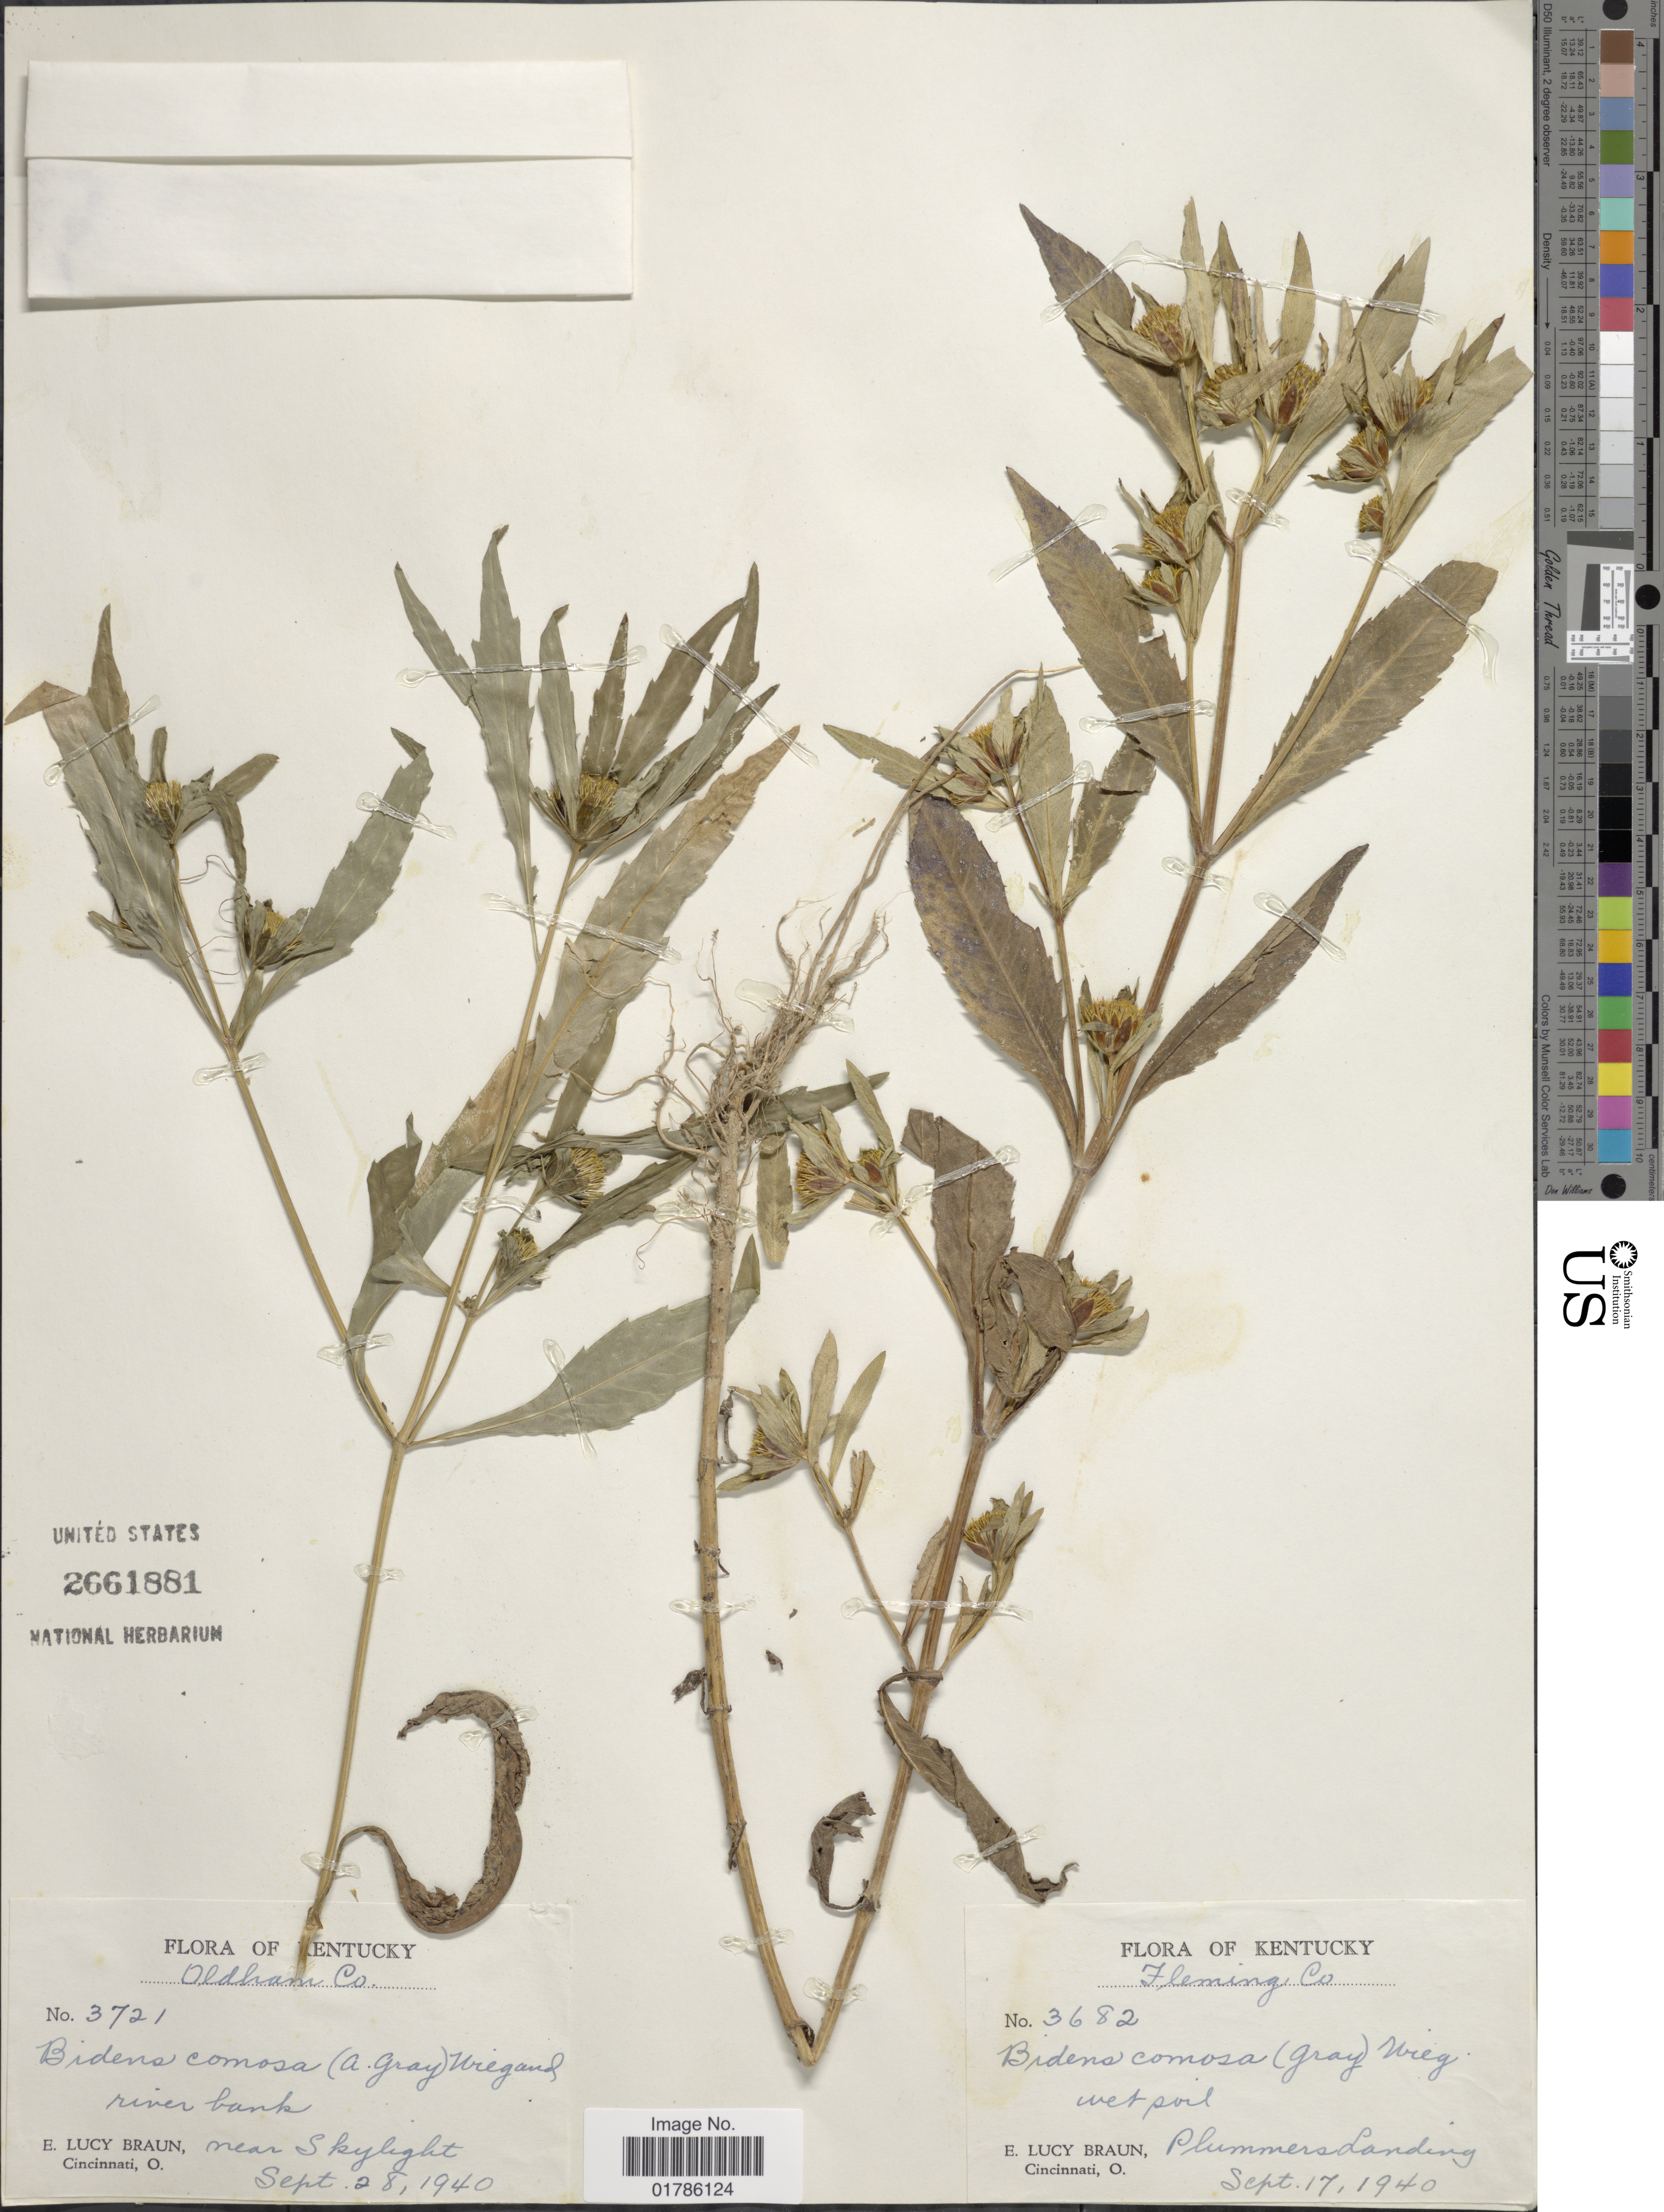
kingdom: Plantae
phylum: Tracheophyta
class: Magnoliopsida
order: Asterales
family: Asteraceae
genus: Bidens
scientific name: Bidens comosa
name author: (A. Gray) Wiegand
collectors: E. L. Braun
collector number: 3721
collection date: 1940-09-28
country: United States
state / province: Kentucky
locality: Oldham Co., near Skylight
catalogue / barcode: US 2661881